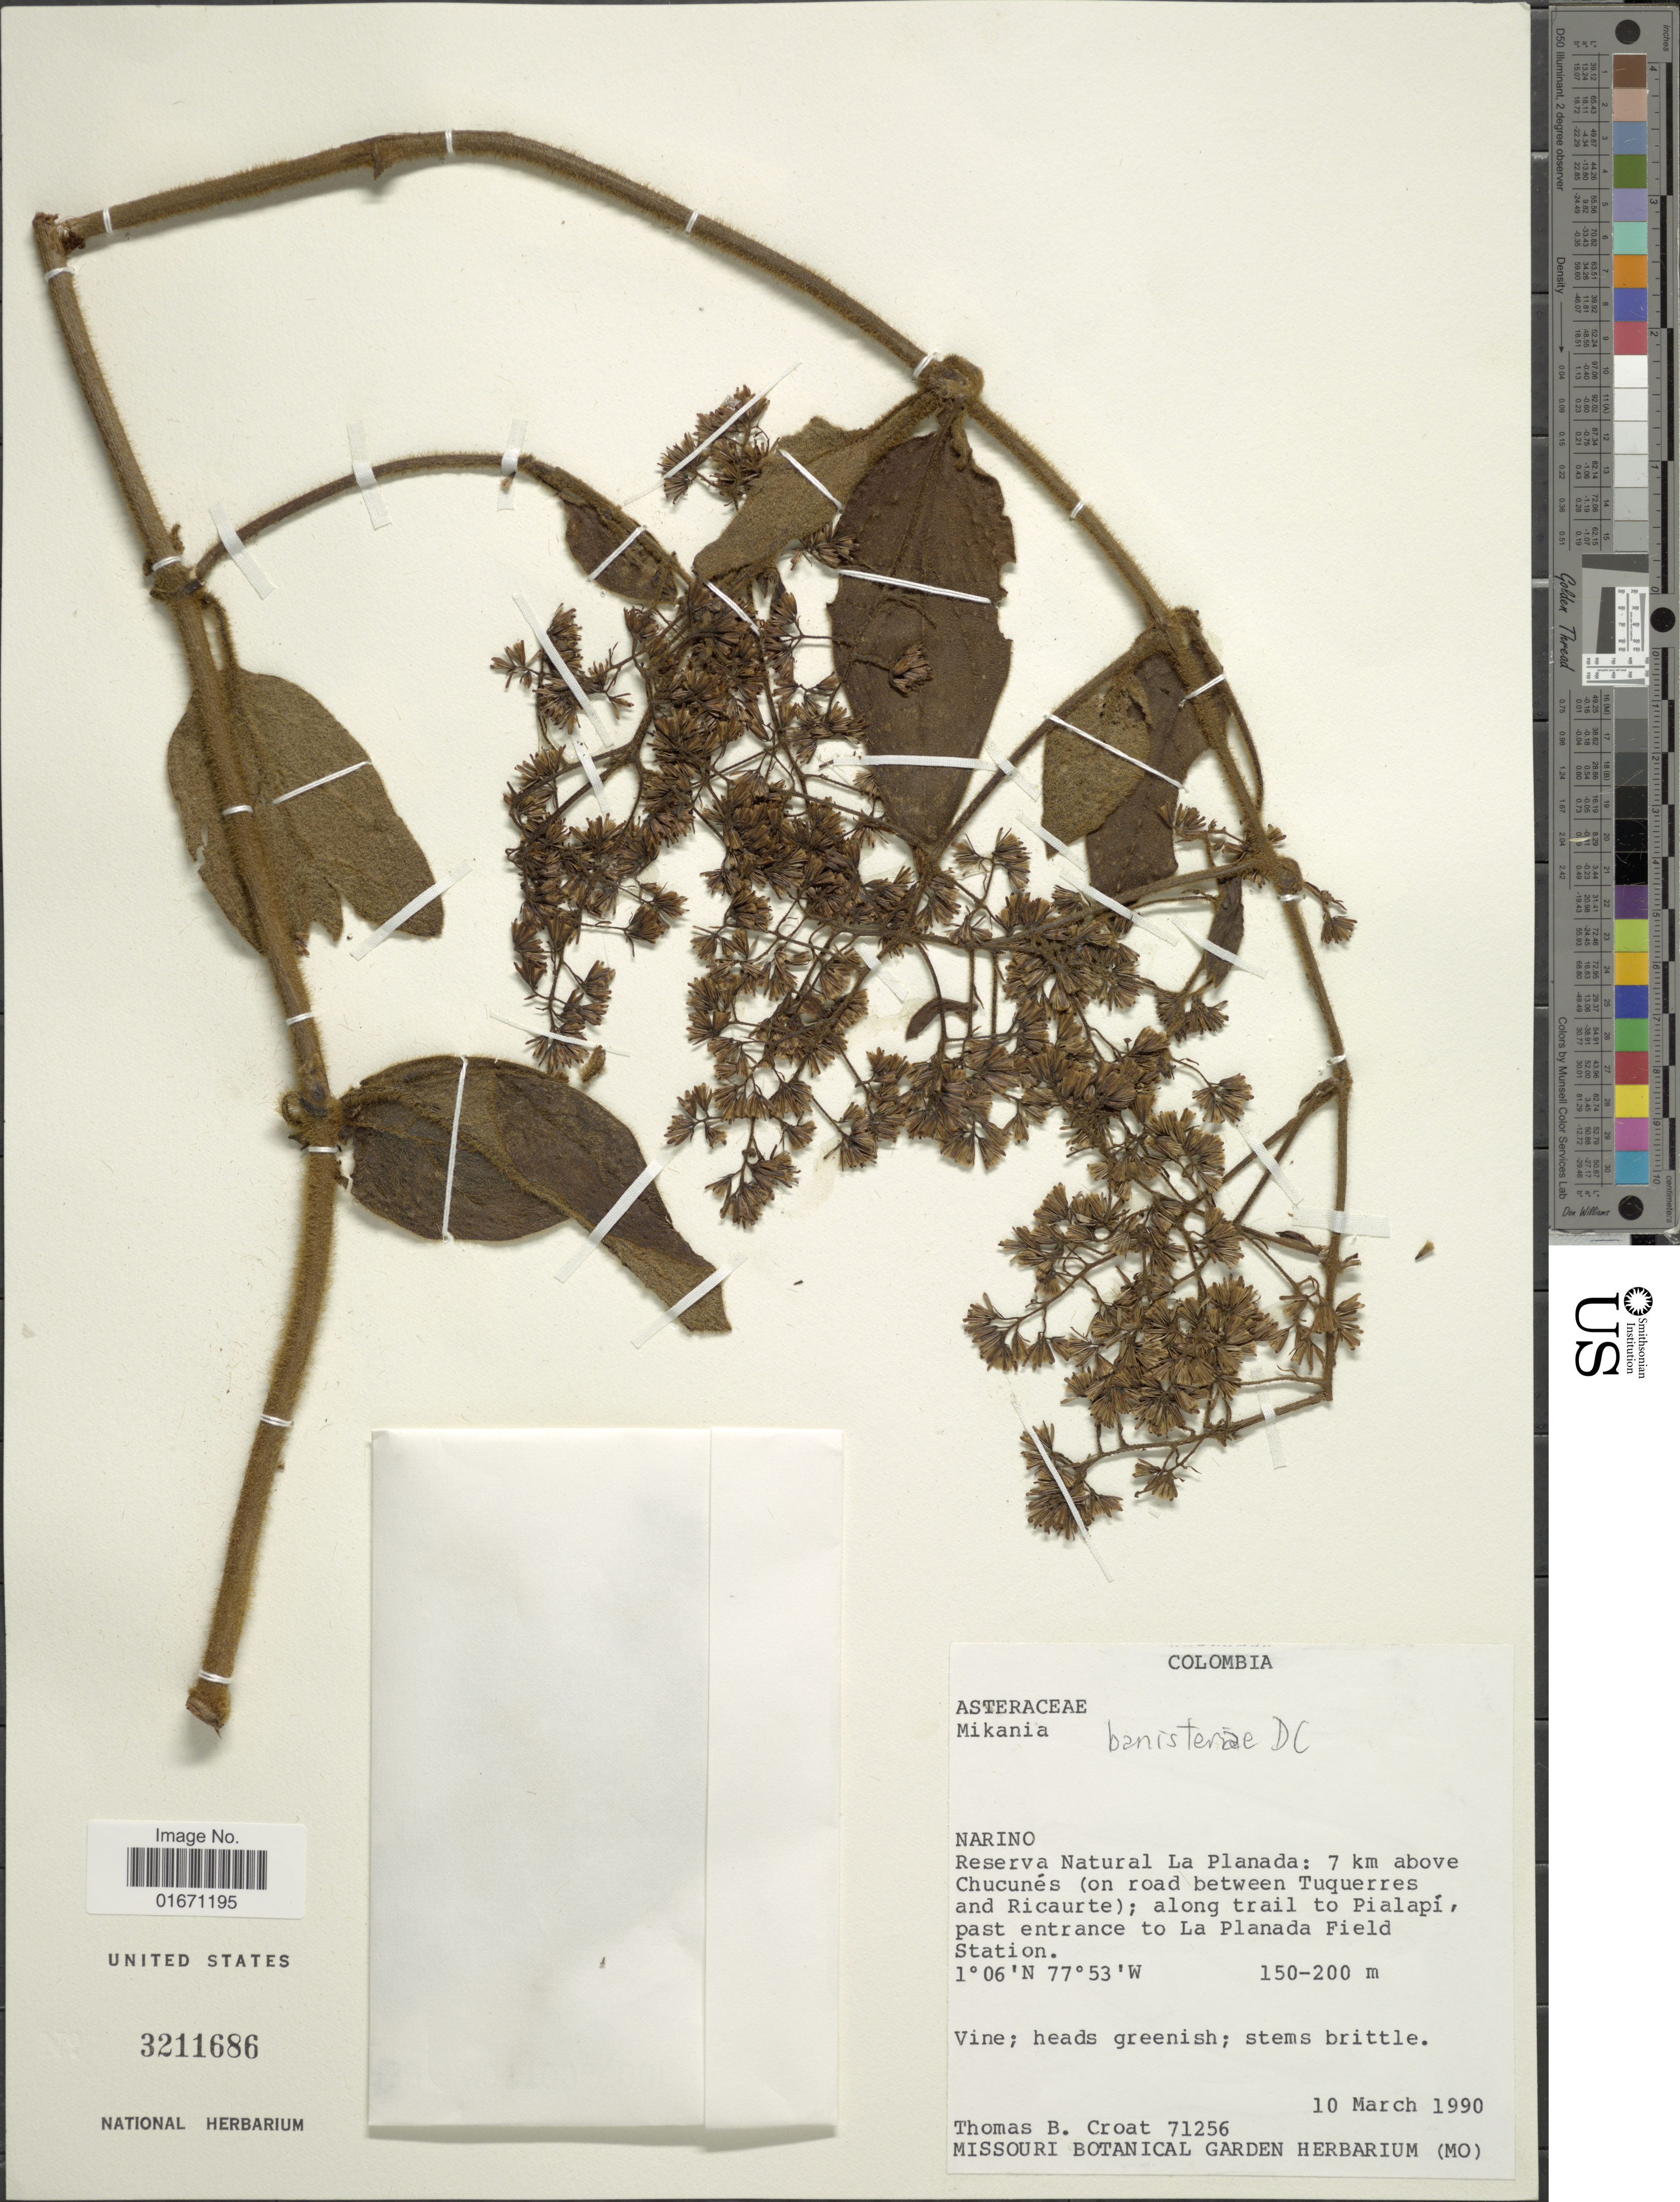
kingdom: Plantae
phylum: Tracheophyta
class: Magnoliopsida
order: Asterales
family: Asteraceae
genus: Mikania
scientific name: Mikania banisteriae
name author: DC.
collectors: T. B. Croat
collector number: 71256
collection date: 1990-03-10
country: Colombia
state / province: Nariño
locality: Reserva Natural La Planada: 7 km above Chucunes (on road between Tuquerres and Ricaurte), along trail to Pialapi, past entrance to La Planada Field Station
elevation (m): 150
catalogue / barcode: US 3211686